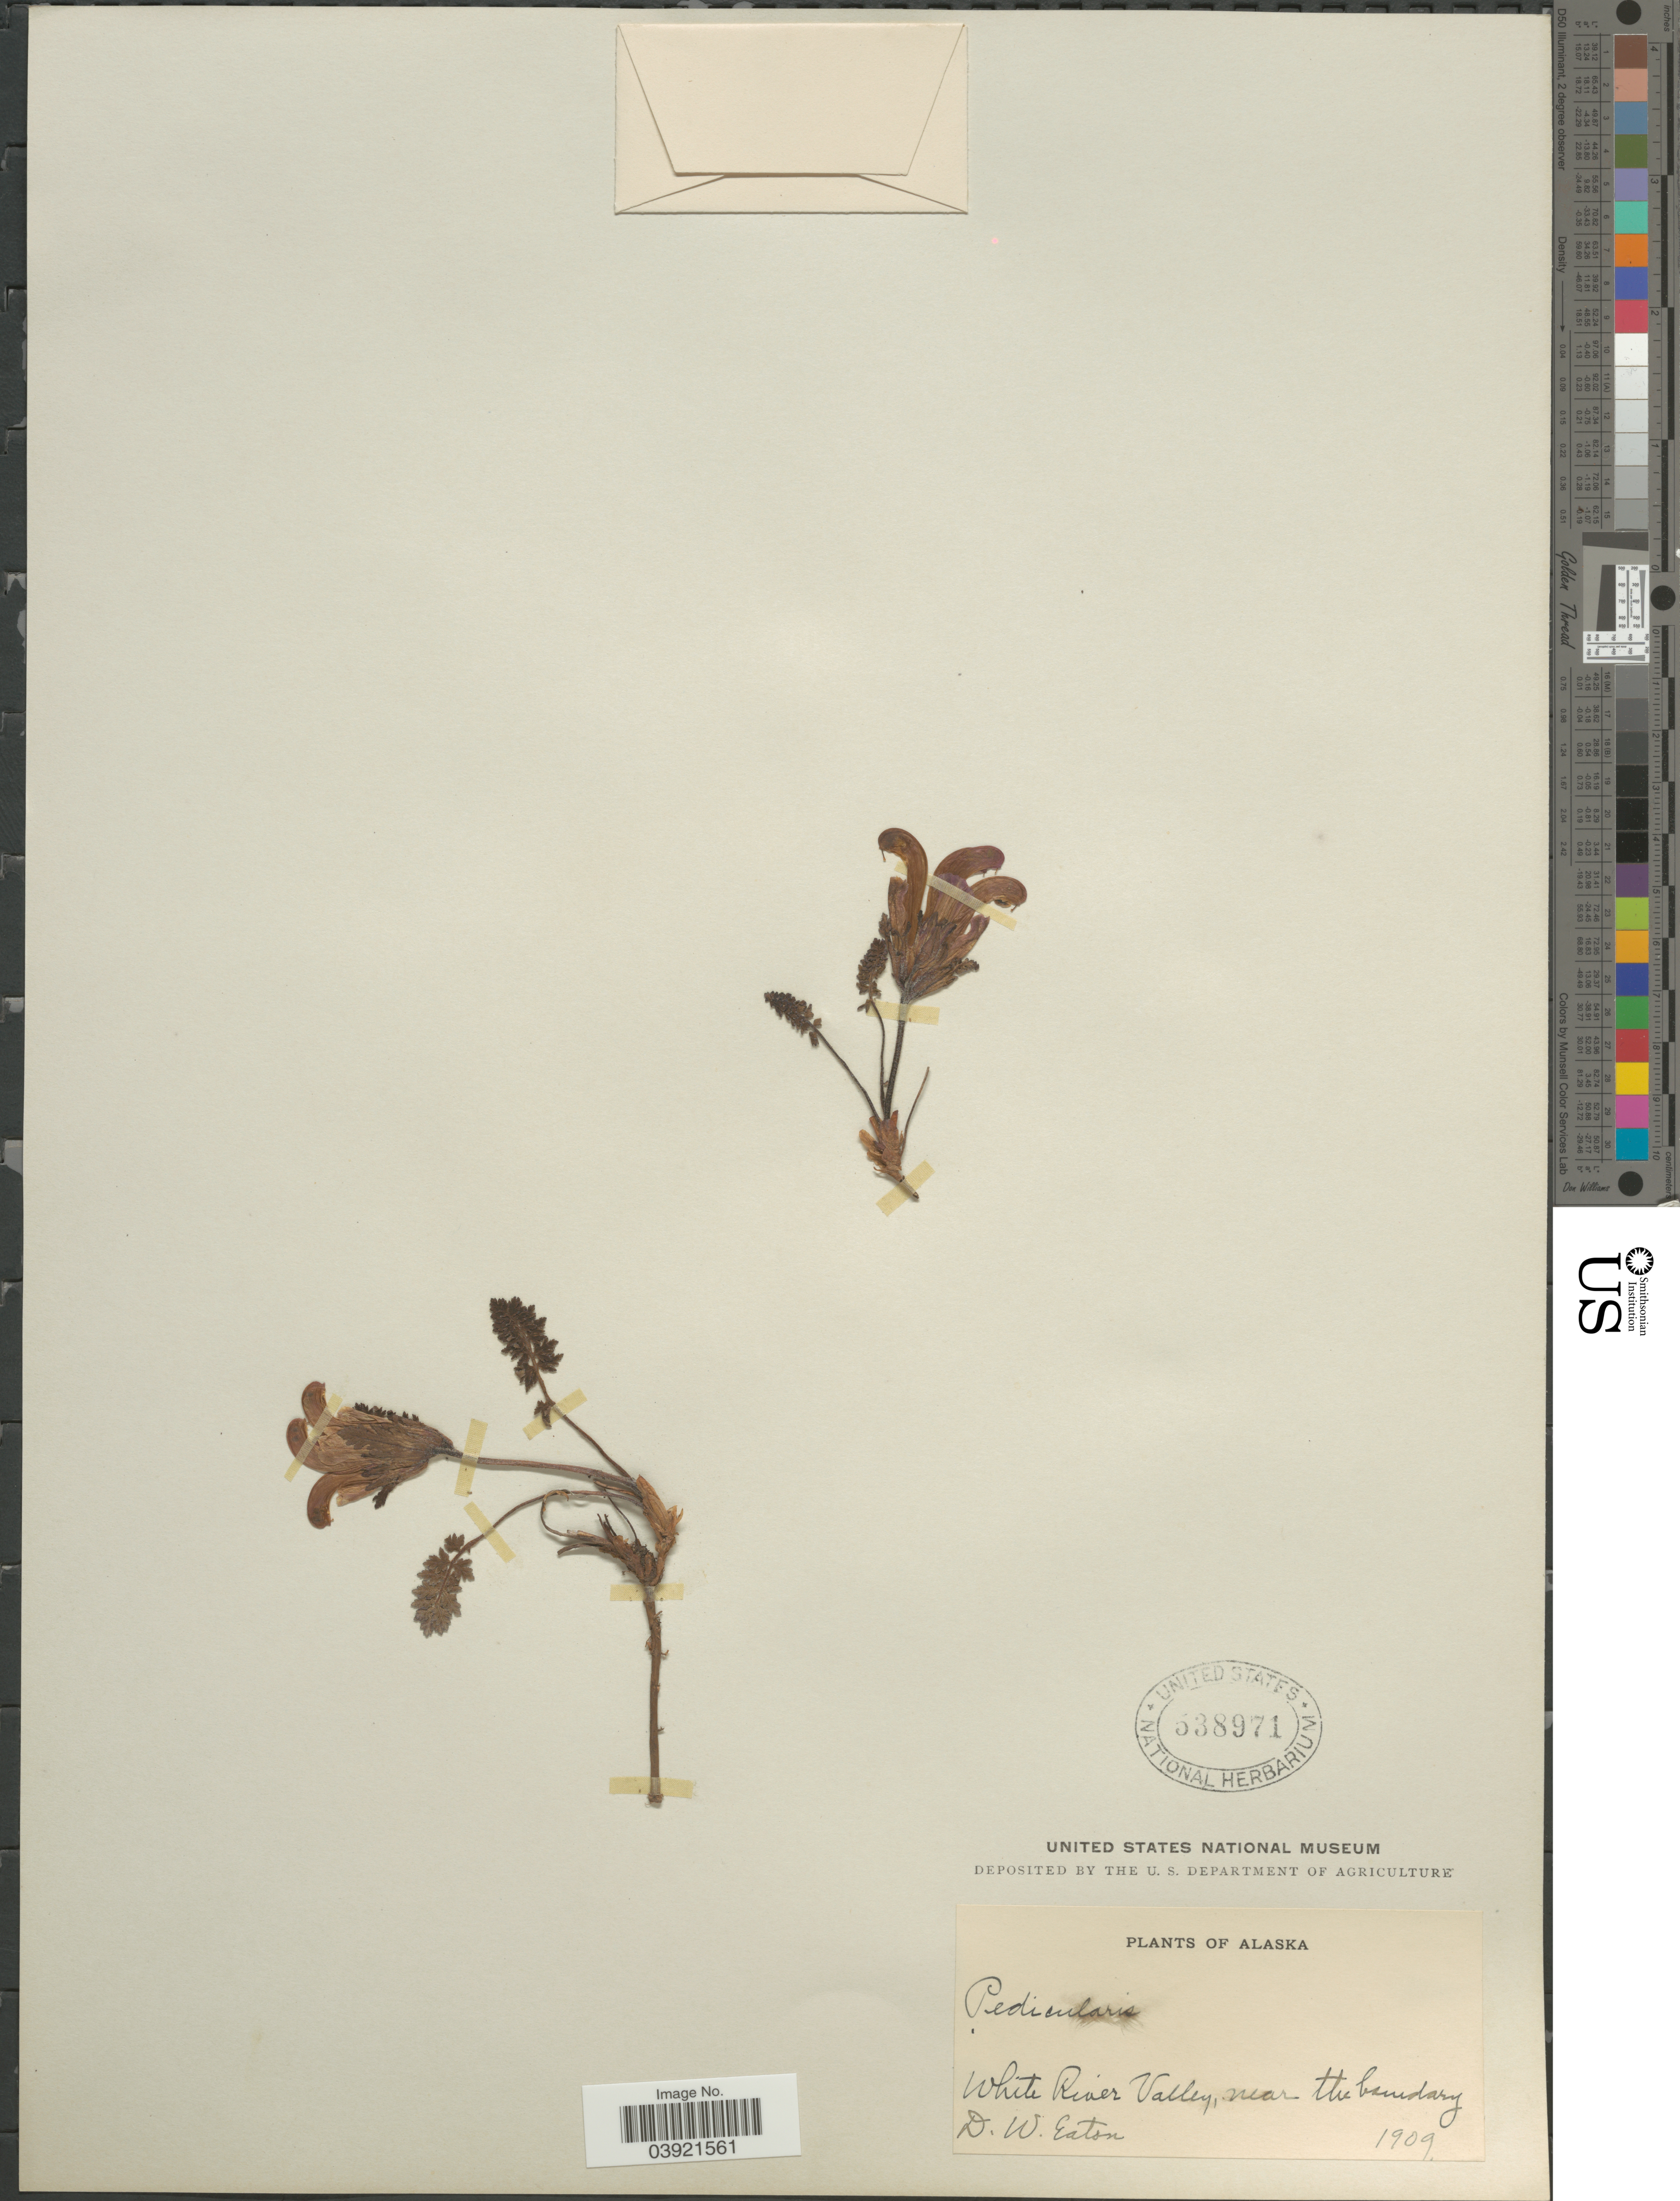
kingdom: Plantae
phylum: Tracheophyta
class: Magnoliopsida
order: Lamiales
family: Orobanchaceae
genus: Pedicularis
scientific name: Pedicularis capitata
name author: Adams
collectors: D. Eaton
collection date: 1909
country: United States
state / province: Alaska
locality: White River Valley, near the boundary.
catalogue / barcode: US 538971